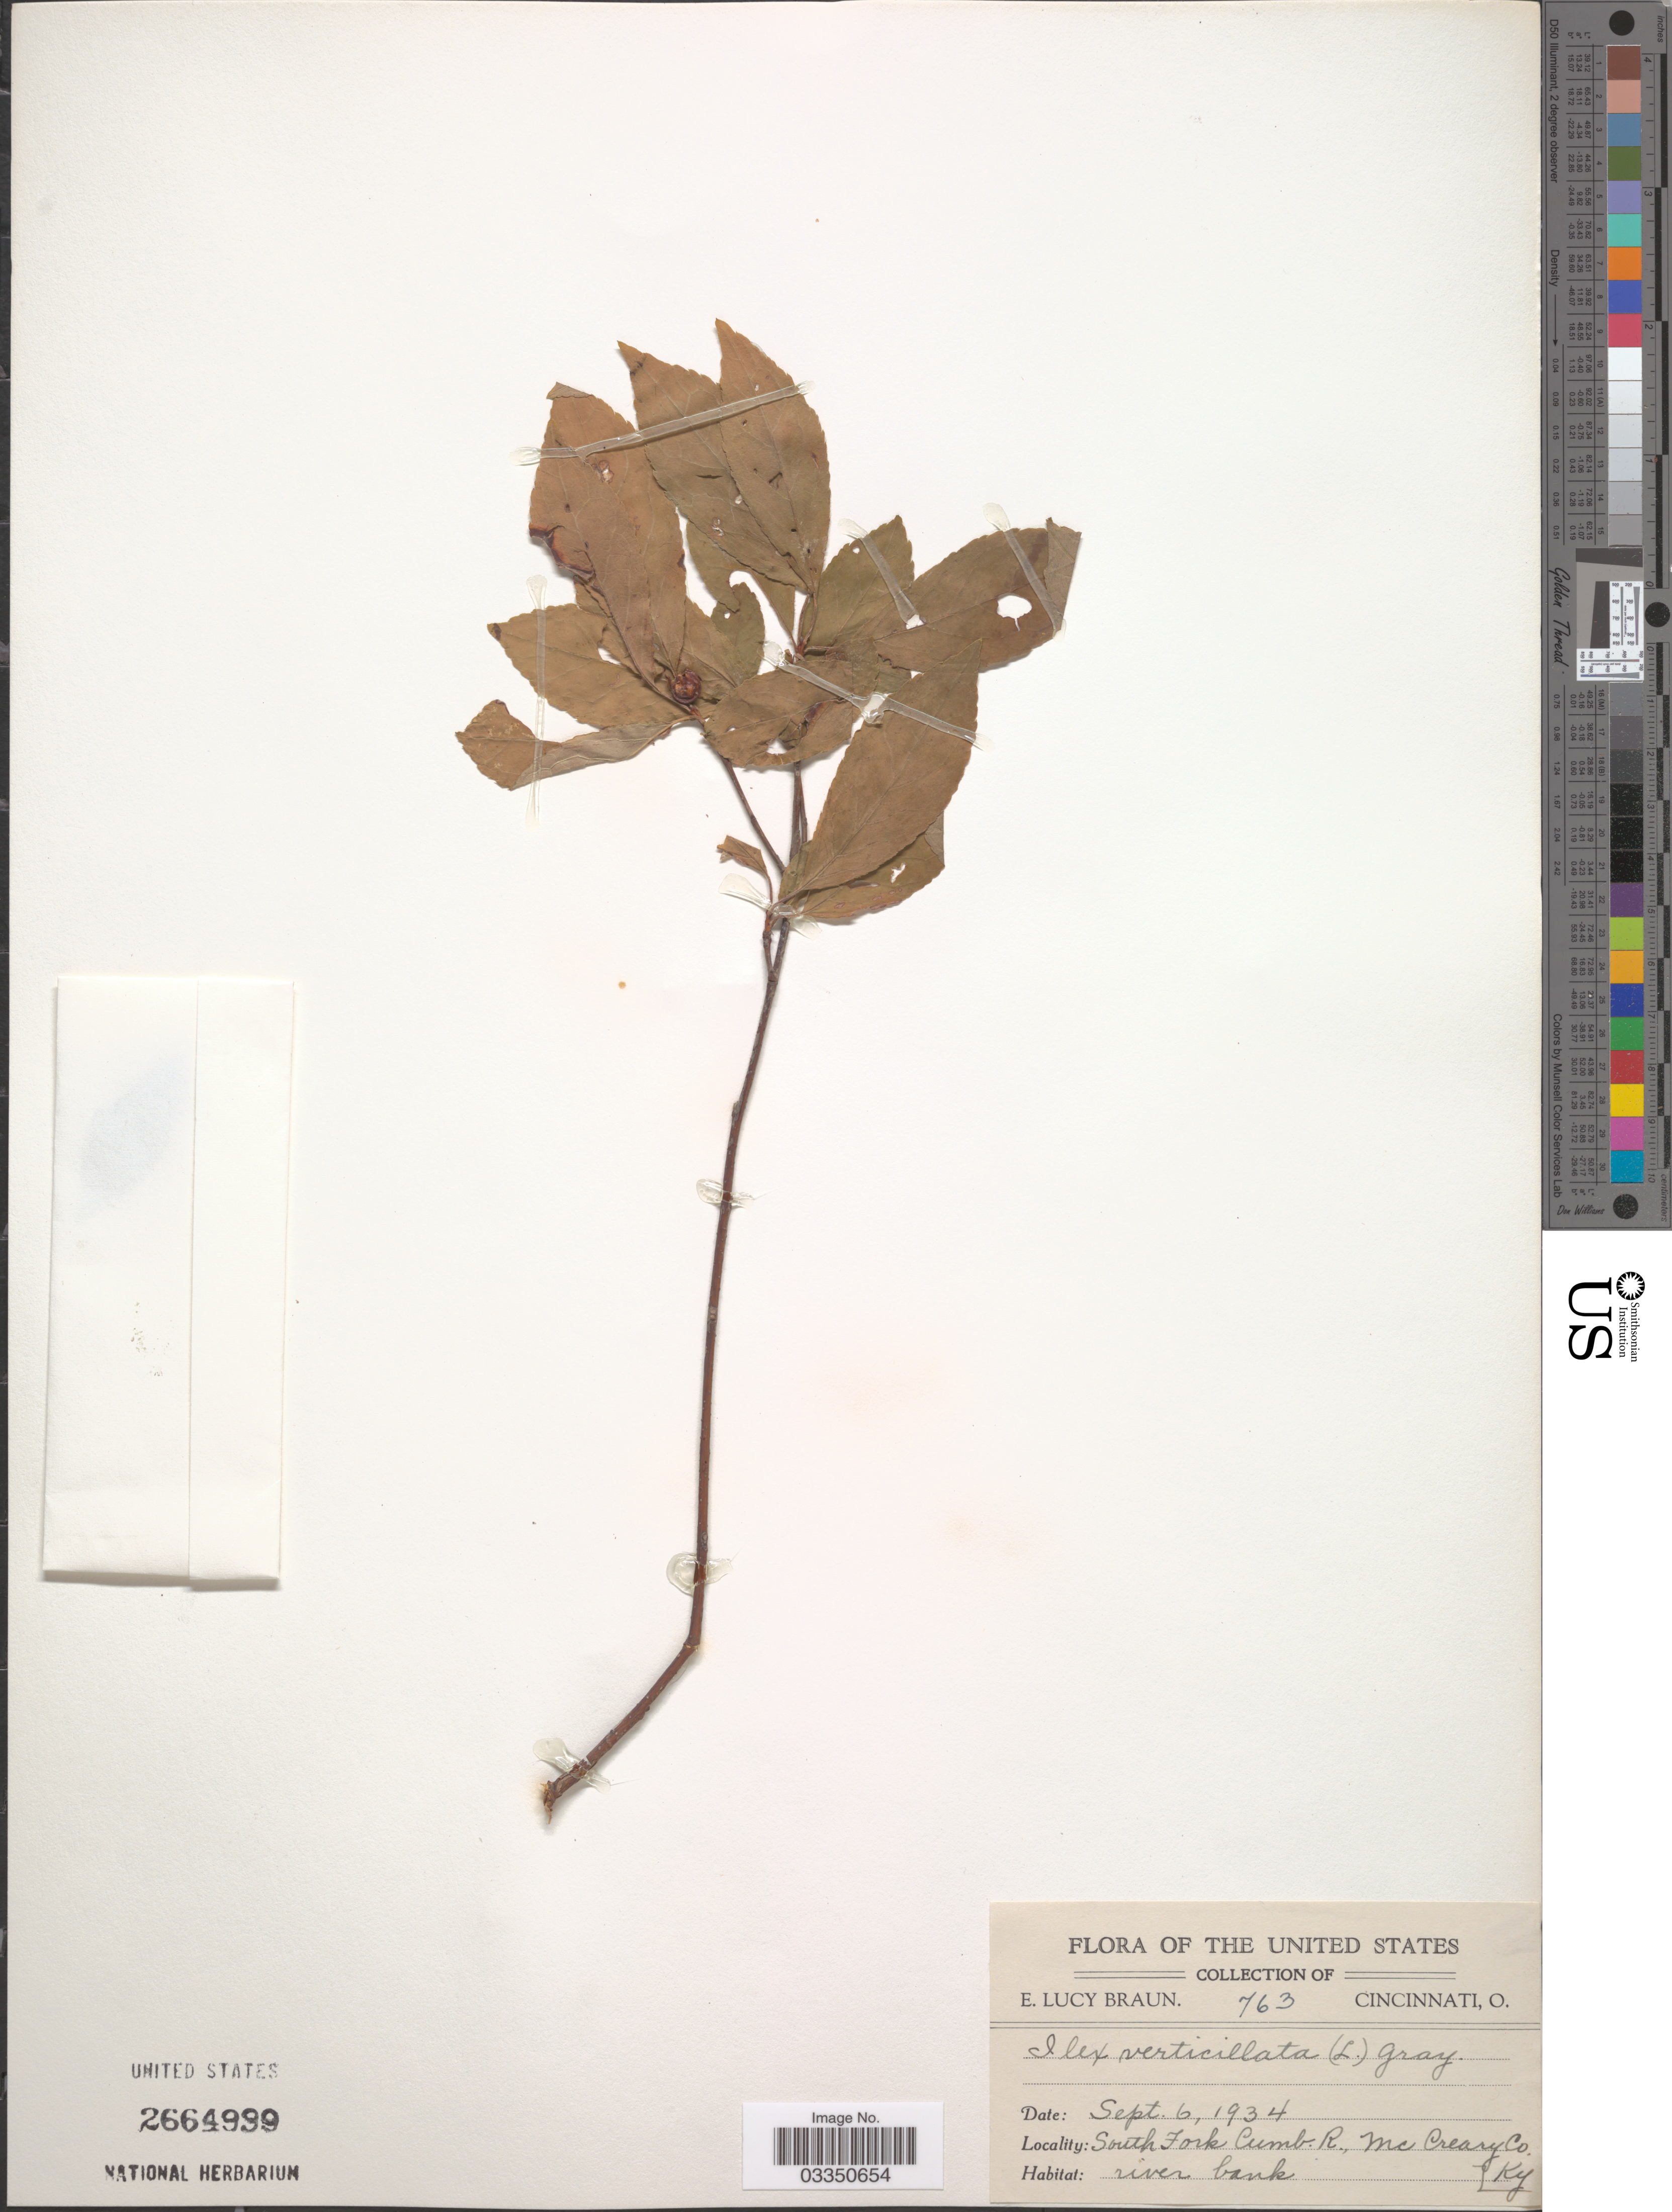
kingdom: Plantae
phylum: Tracheophyta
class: Magnoliopsida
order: Aquifoliales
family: Aquifoliaceae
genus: Ilex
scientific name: Ilex verticillata var. padifolia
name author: (Willd.) Torr. & A. Gray ex S. Watson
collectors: E. L. Braun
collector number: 763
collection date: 1934-09-06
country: United States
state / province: Kentucky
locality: South Fork Cumb. R., Mc Creary Co.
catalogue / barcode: US 2664999